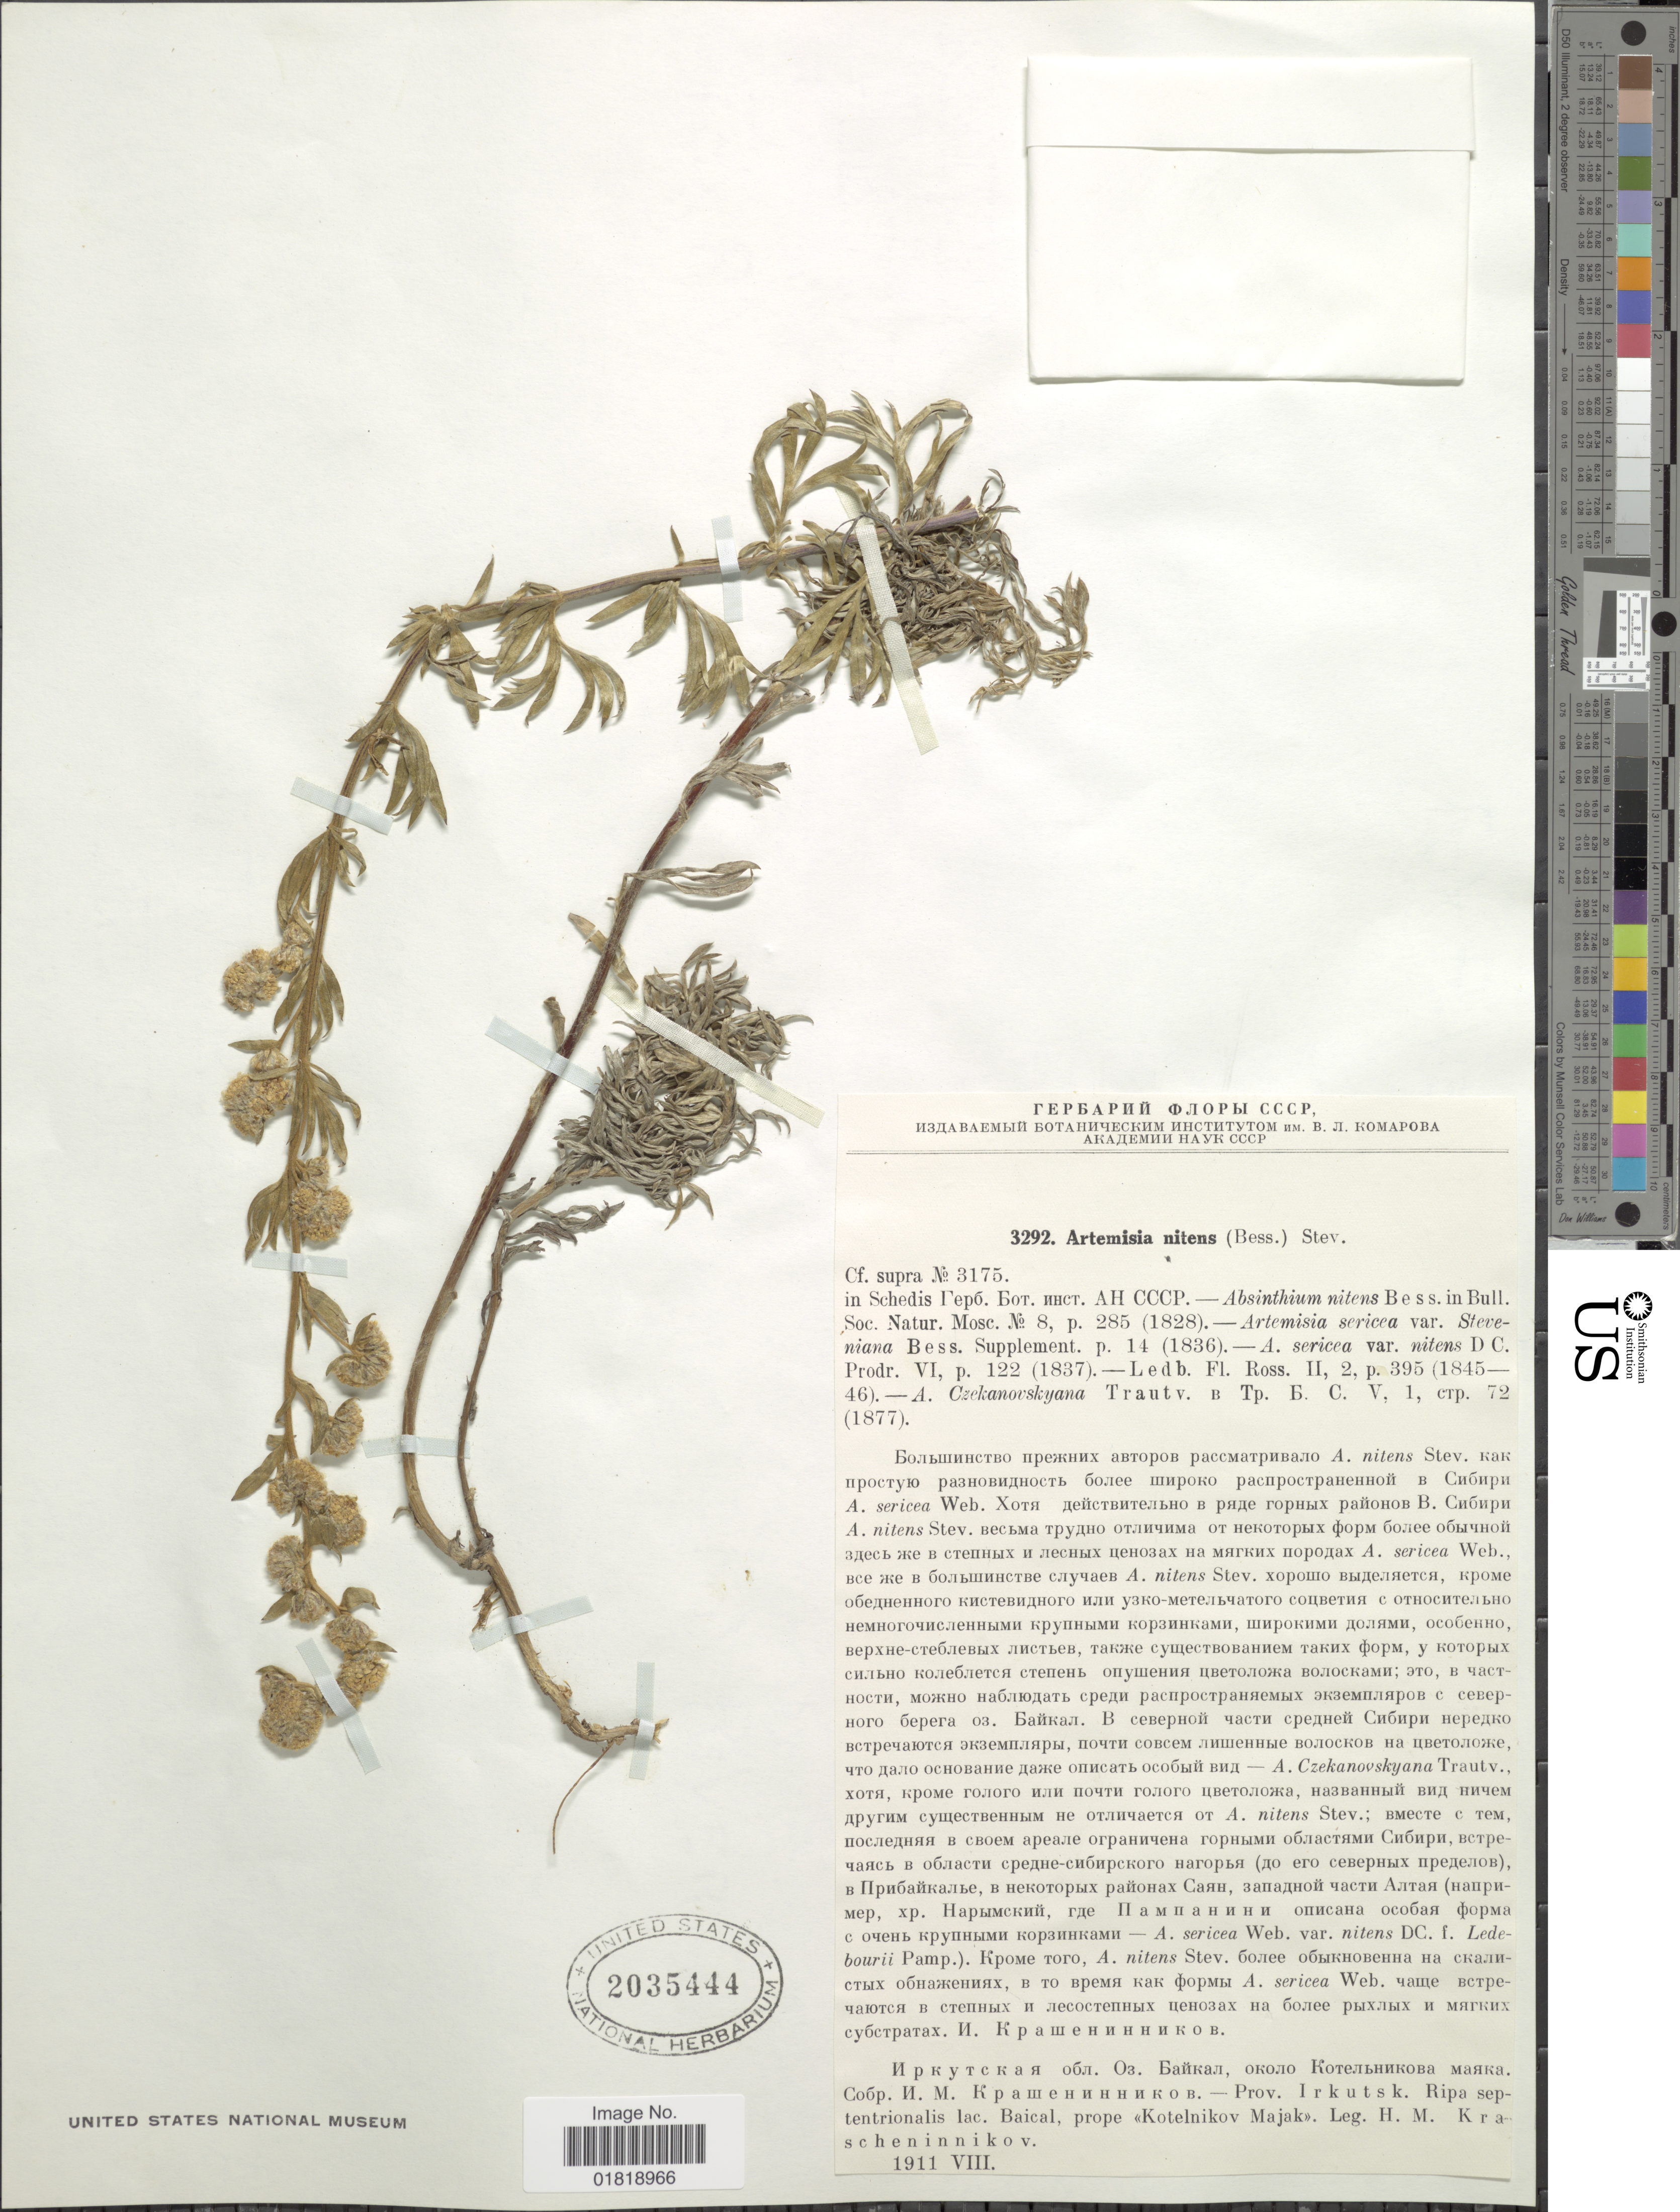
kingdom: Plantae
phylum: Tracheophyta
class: Magnoliopsida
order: Asterales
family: Asteraceae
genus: Artemisia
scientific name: Artemisia nitens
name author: (Steven ex Besser) Steven ex Krasch.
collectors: H. Krascheninnikov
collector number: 3292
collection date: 1911-08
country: Russian Federation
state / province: Irkutsk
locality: Ripa septentrionalis lac. Baical, prope Kotelnikov Majak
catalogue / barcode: US 2035444